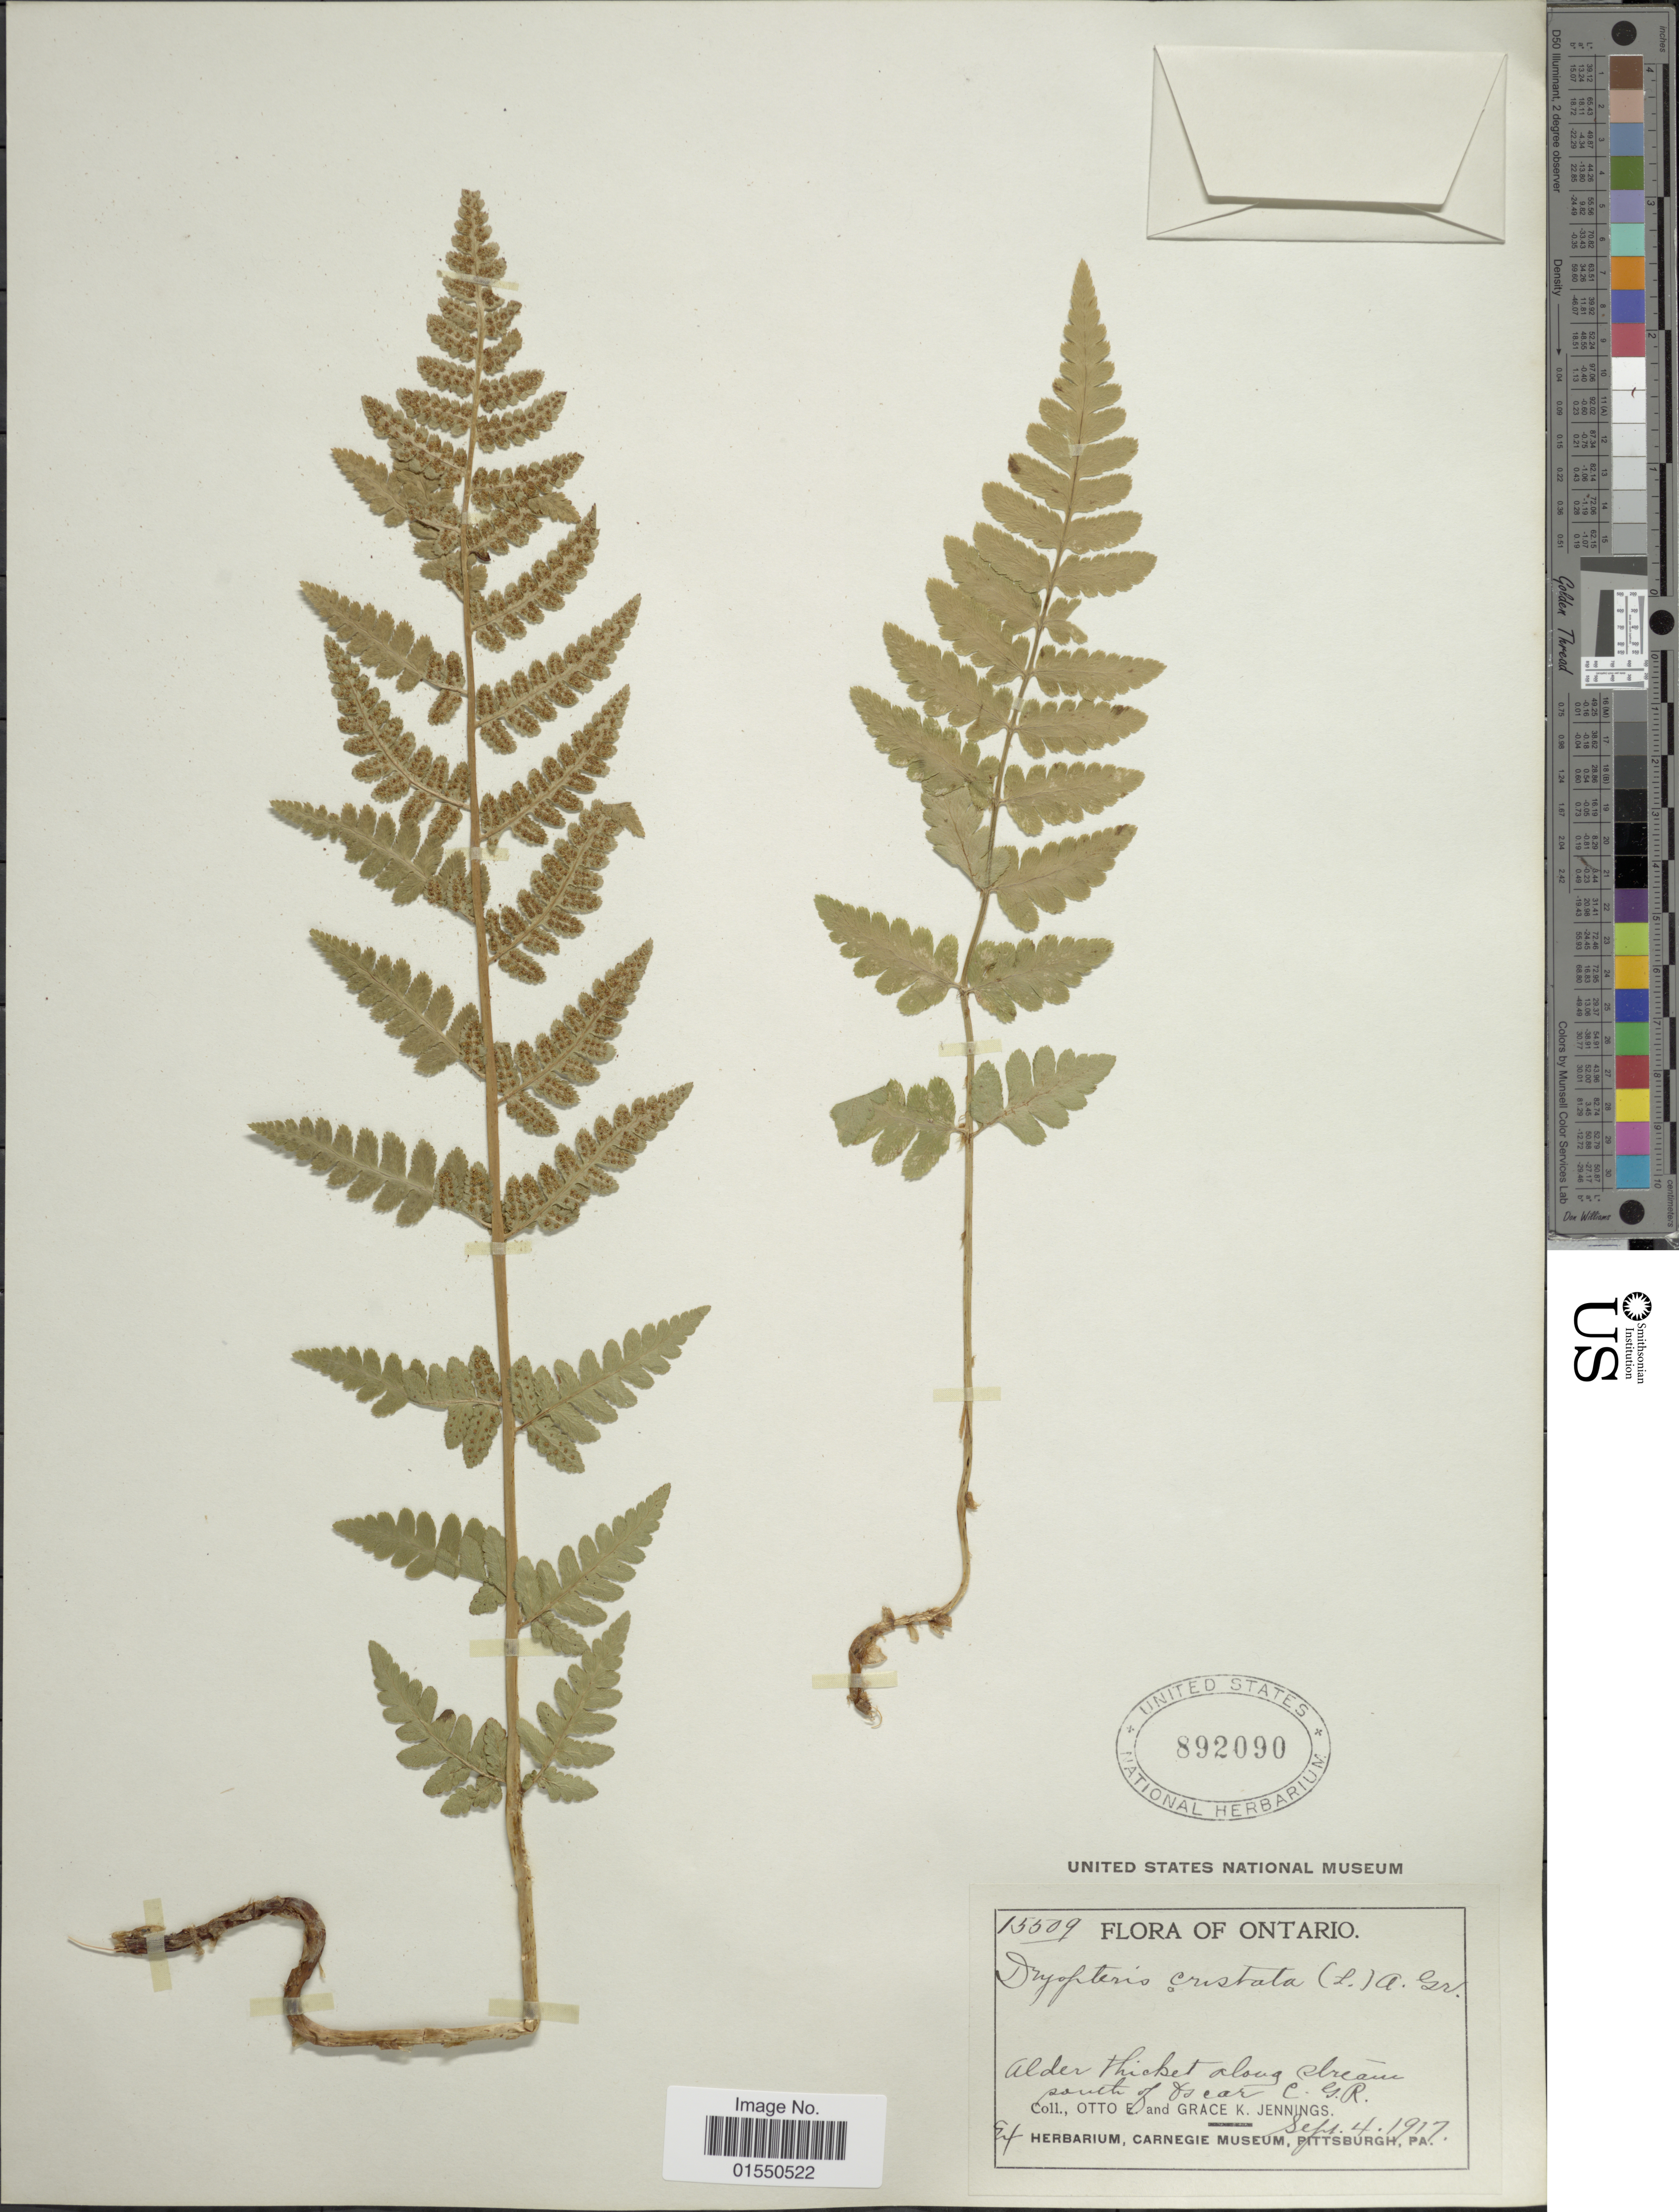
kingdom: Plantae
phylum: Tracheophyta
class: Polypodiopsida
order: Polypodiales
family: Dryopteridaceae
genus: Dryopteris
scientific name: Dryopteris cristata var. spinulosa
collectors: E. Otto & G. K. Jennings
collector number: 15509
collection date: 1917-09-04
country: Canada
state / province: Ontario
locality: Alder thicket along stream south of Oscar C. G. R.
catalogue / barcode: US 892090